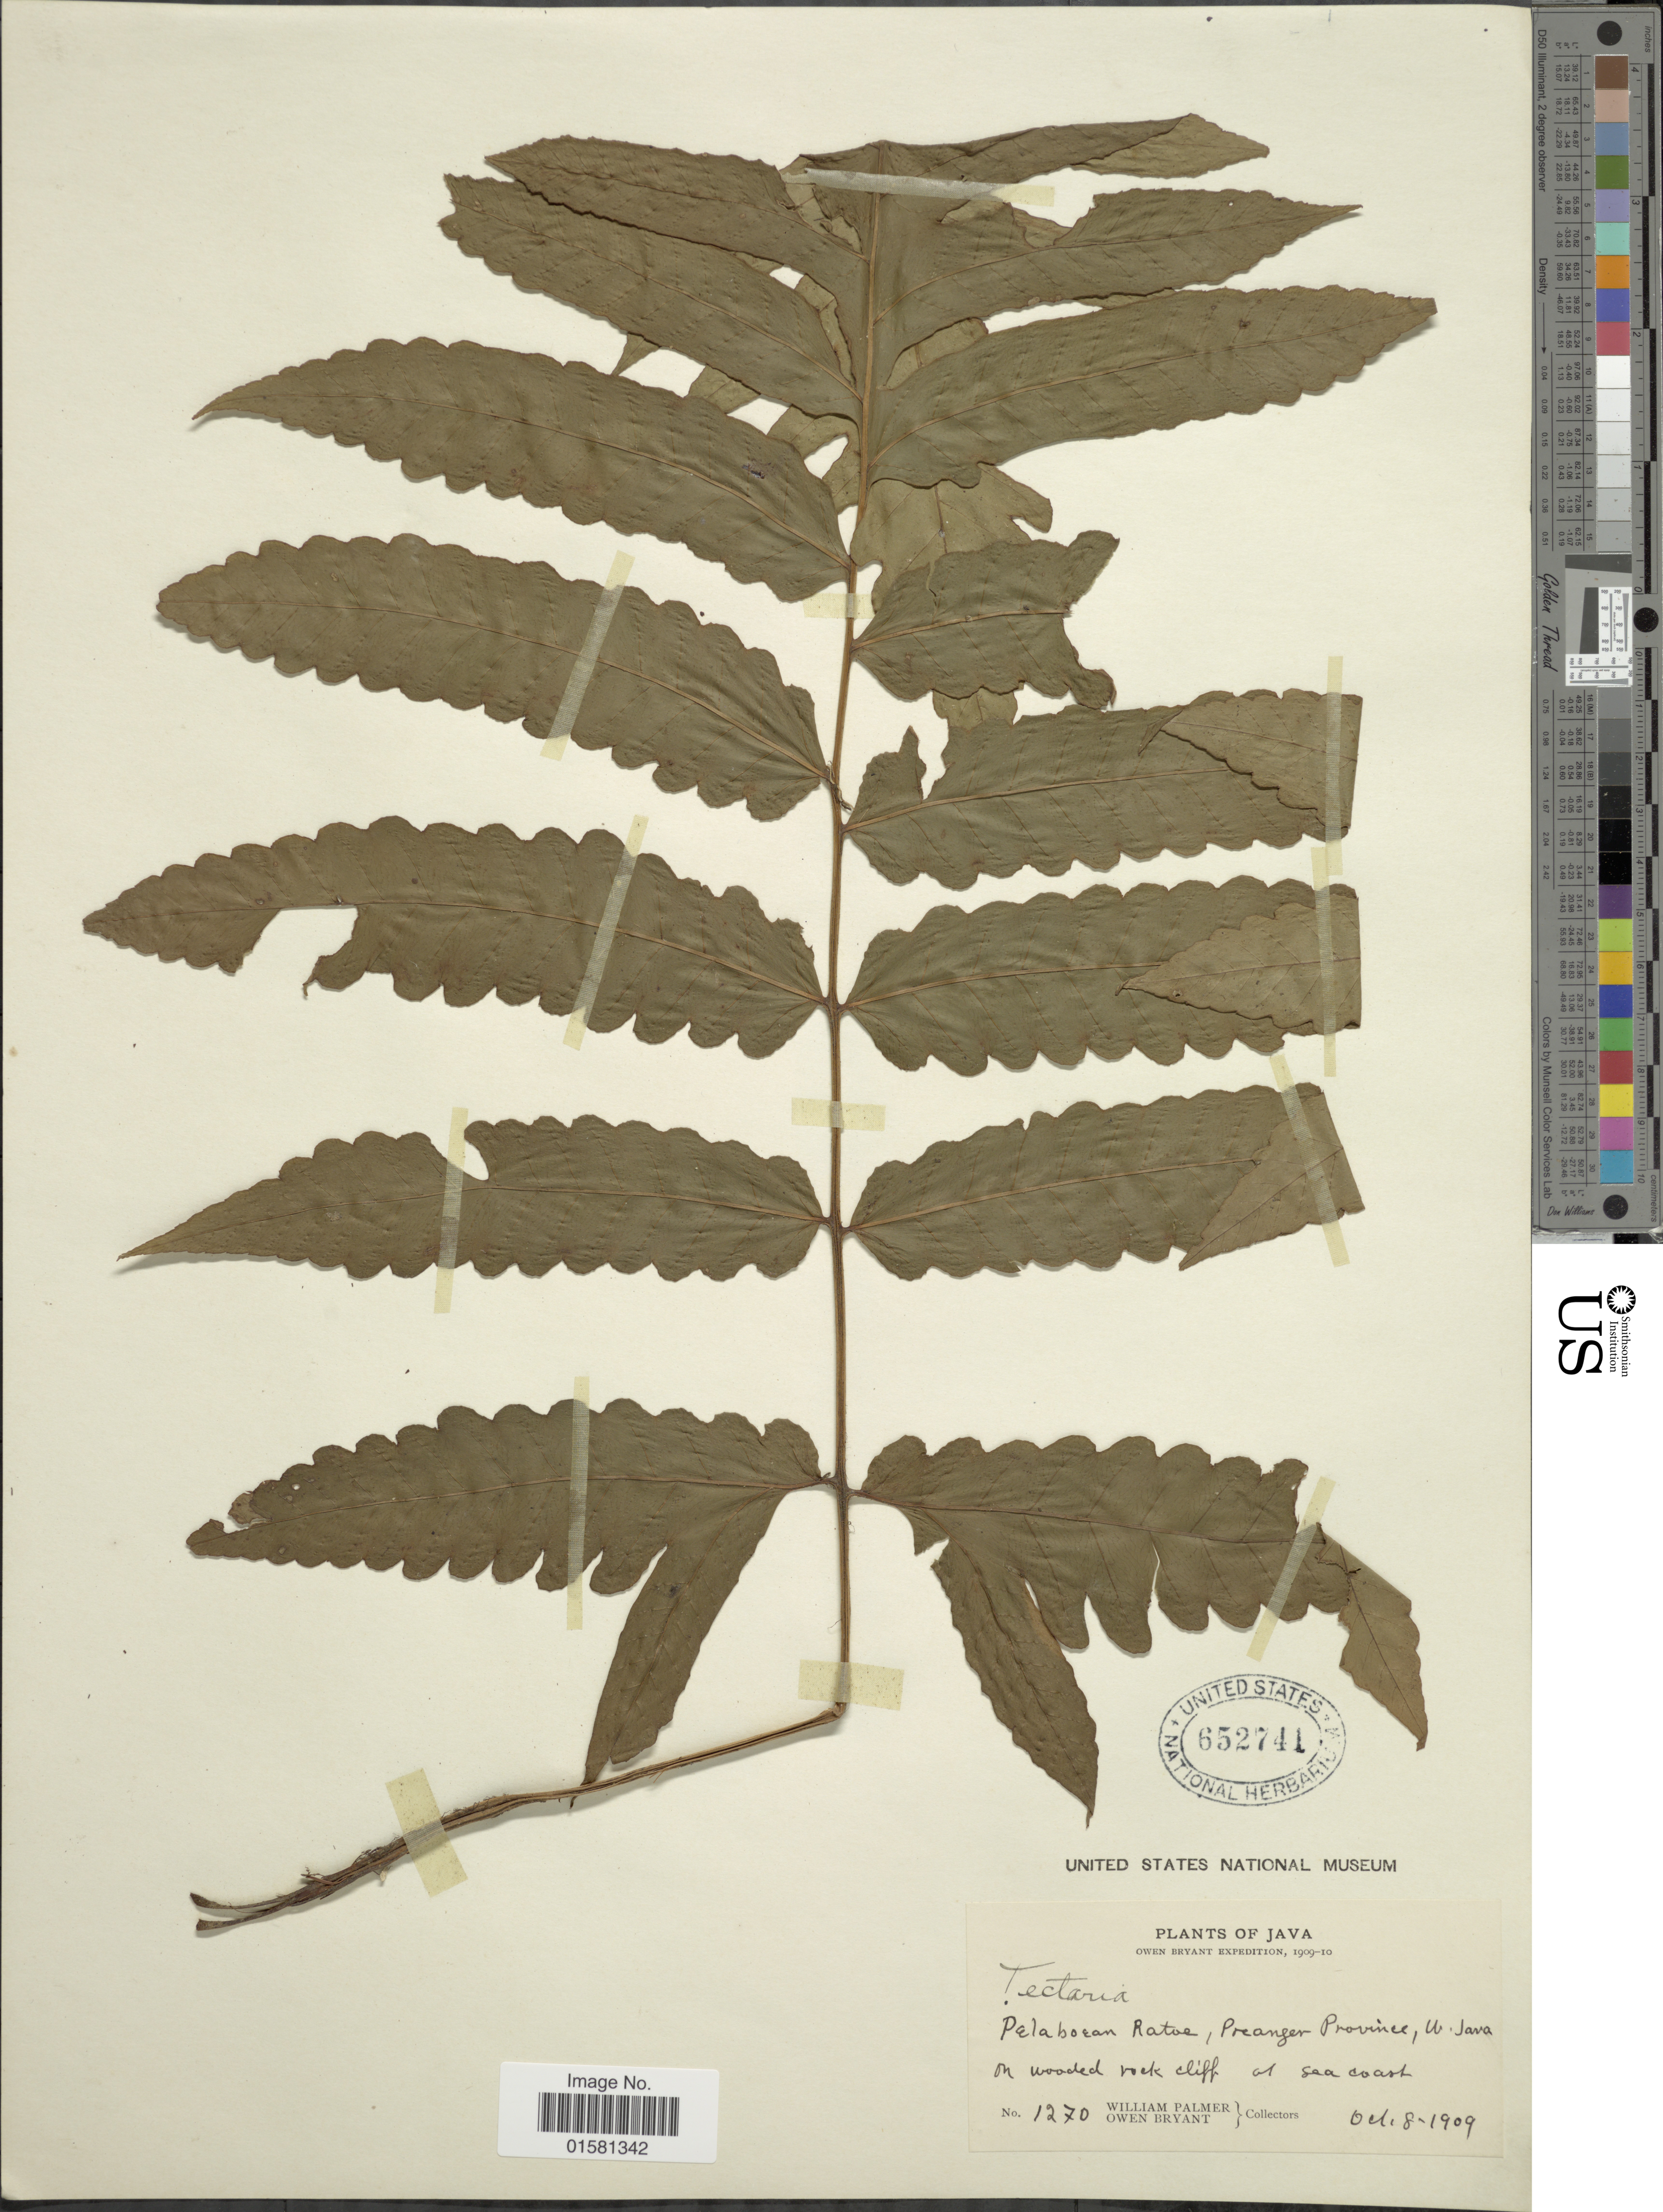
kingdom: Plantae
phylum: Tracheophyta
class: Polypodiopsida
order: Polypodiales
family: Tectariaceae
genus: Tectaria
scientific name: Tectaria sp.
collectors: W. Palmer & O. Bryant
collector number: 1270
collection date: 1909-10-08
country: Indonesia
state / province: Java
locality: Java, Pelaboean Ratoe, Preanger Province, W. Java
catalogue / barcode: US 652741